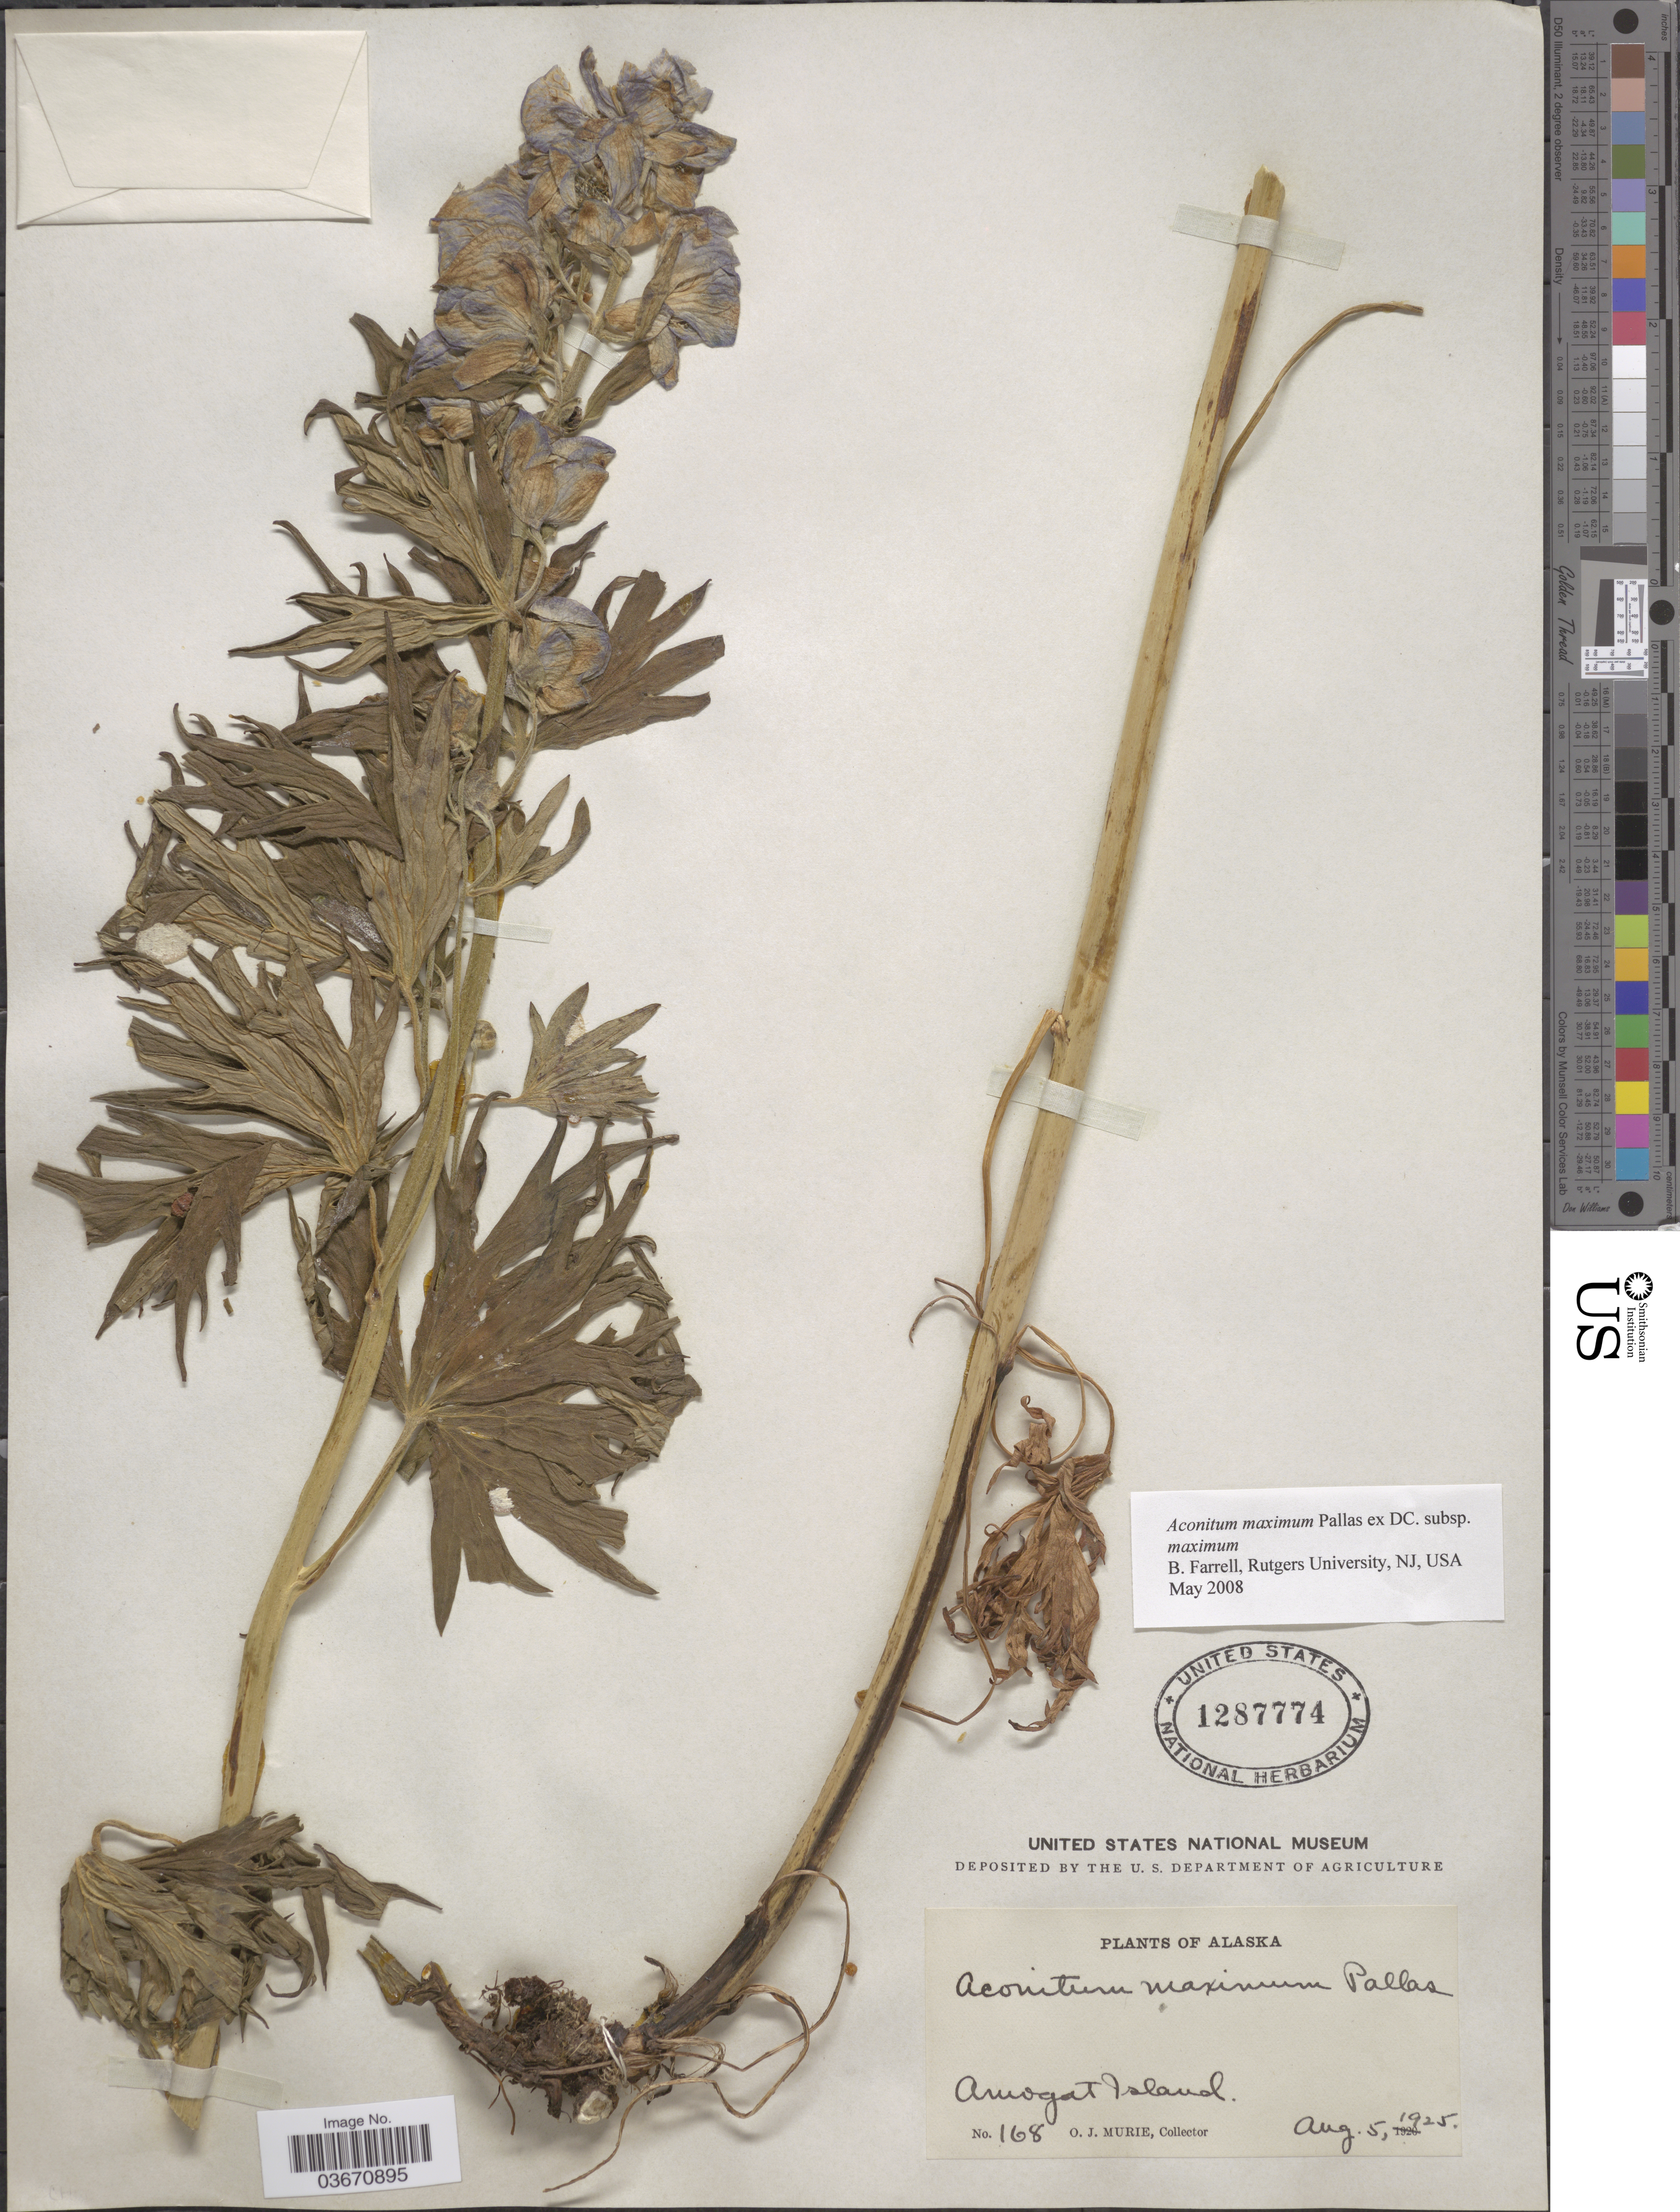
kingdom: Plantae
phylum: Tracheophyta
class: Magnoliopsida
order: Ranunculales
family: Ranunculaceae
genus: Aconitum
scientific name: Aconitum maximum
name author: Pall. ex DC.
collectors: O. Murie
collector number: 168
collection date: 1925-08-05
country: United States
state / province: Alaska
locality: Amogat Island.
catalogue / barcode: US 1287774